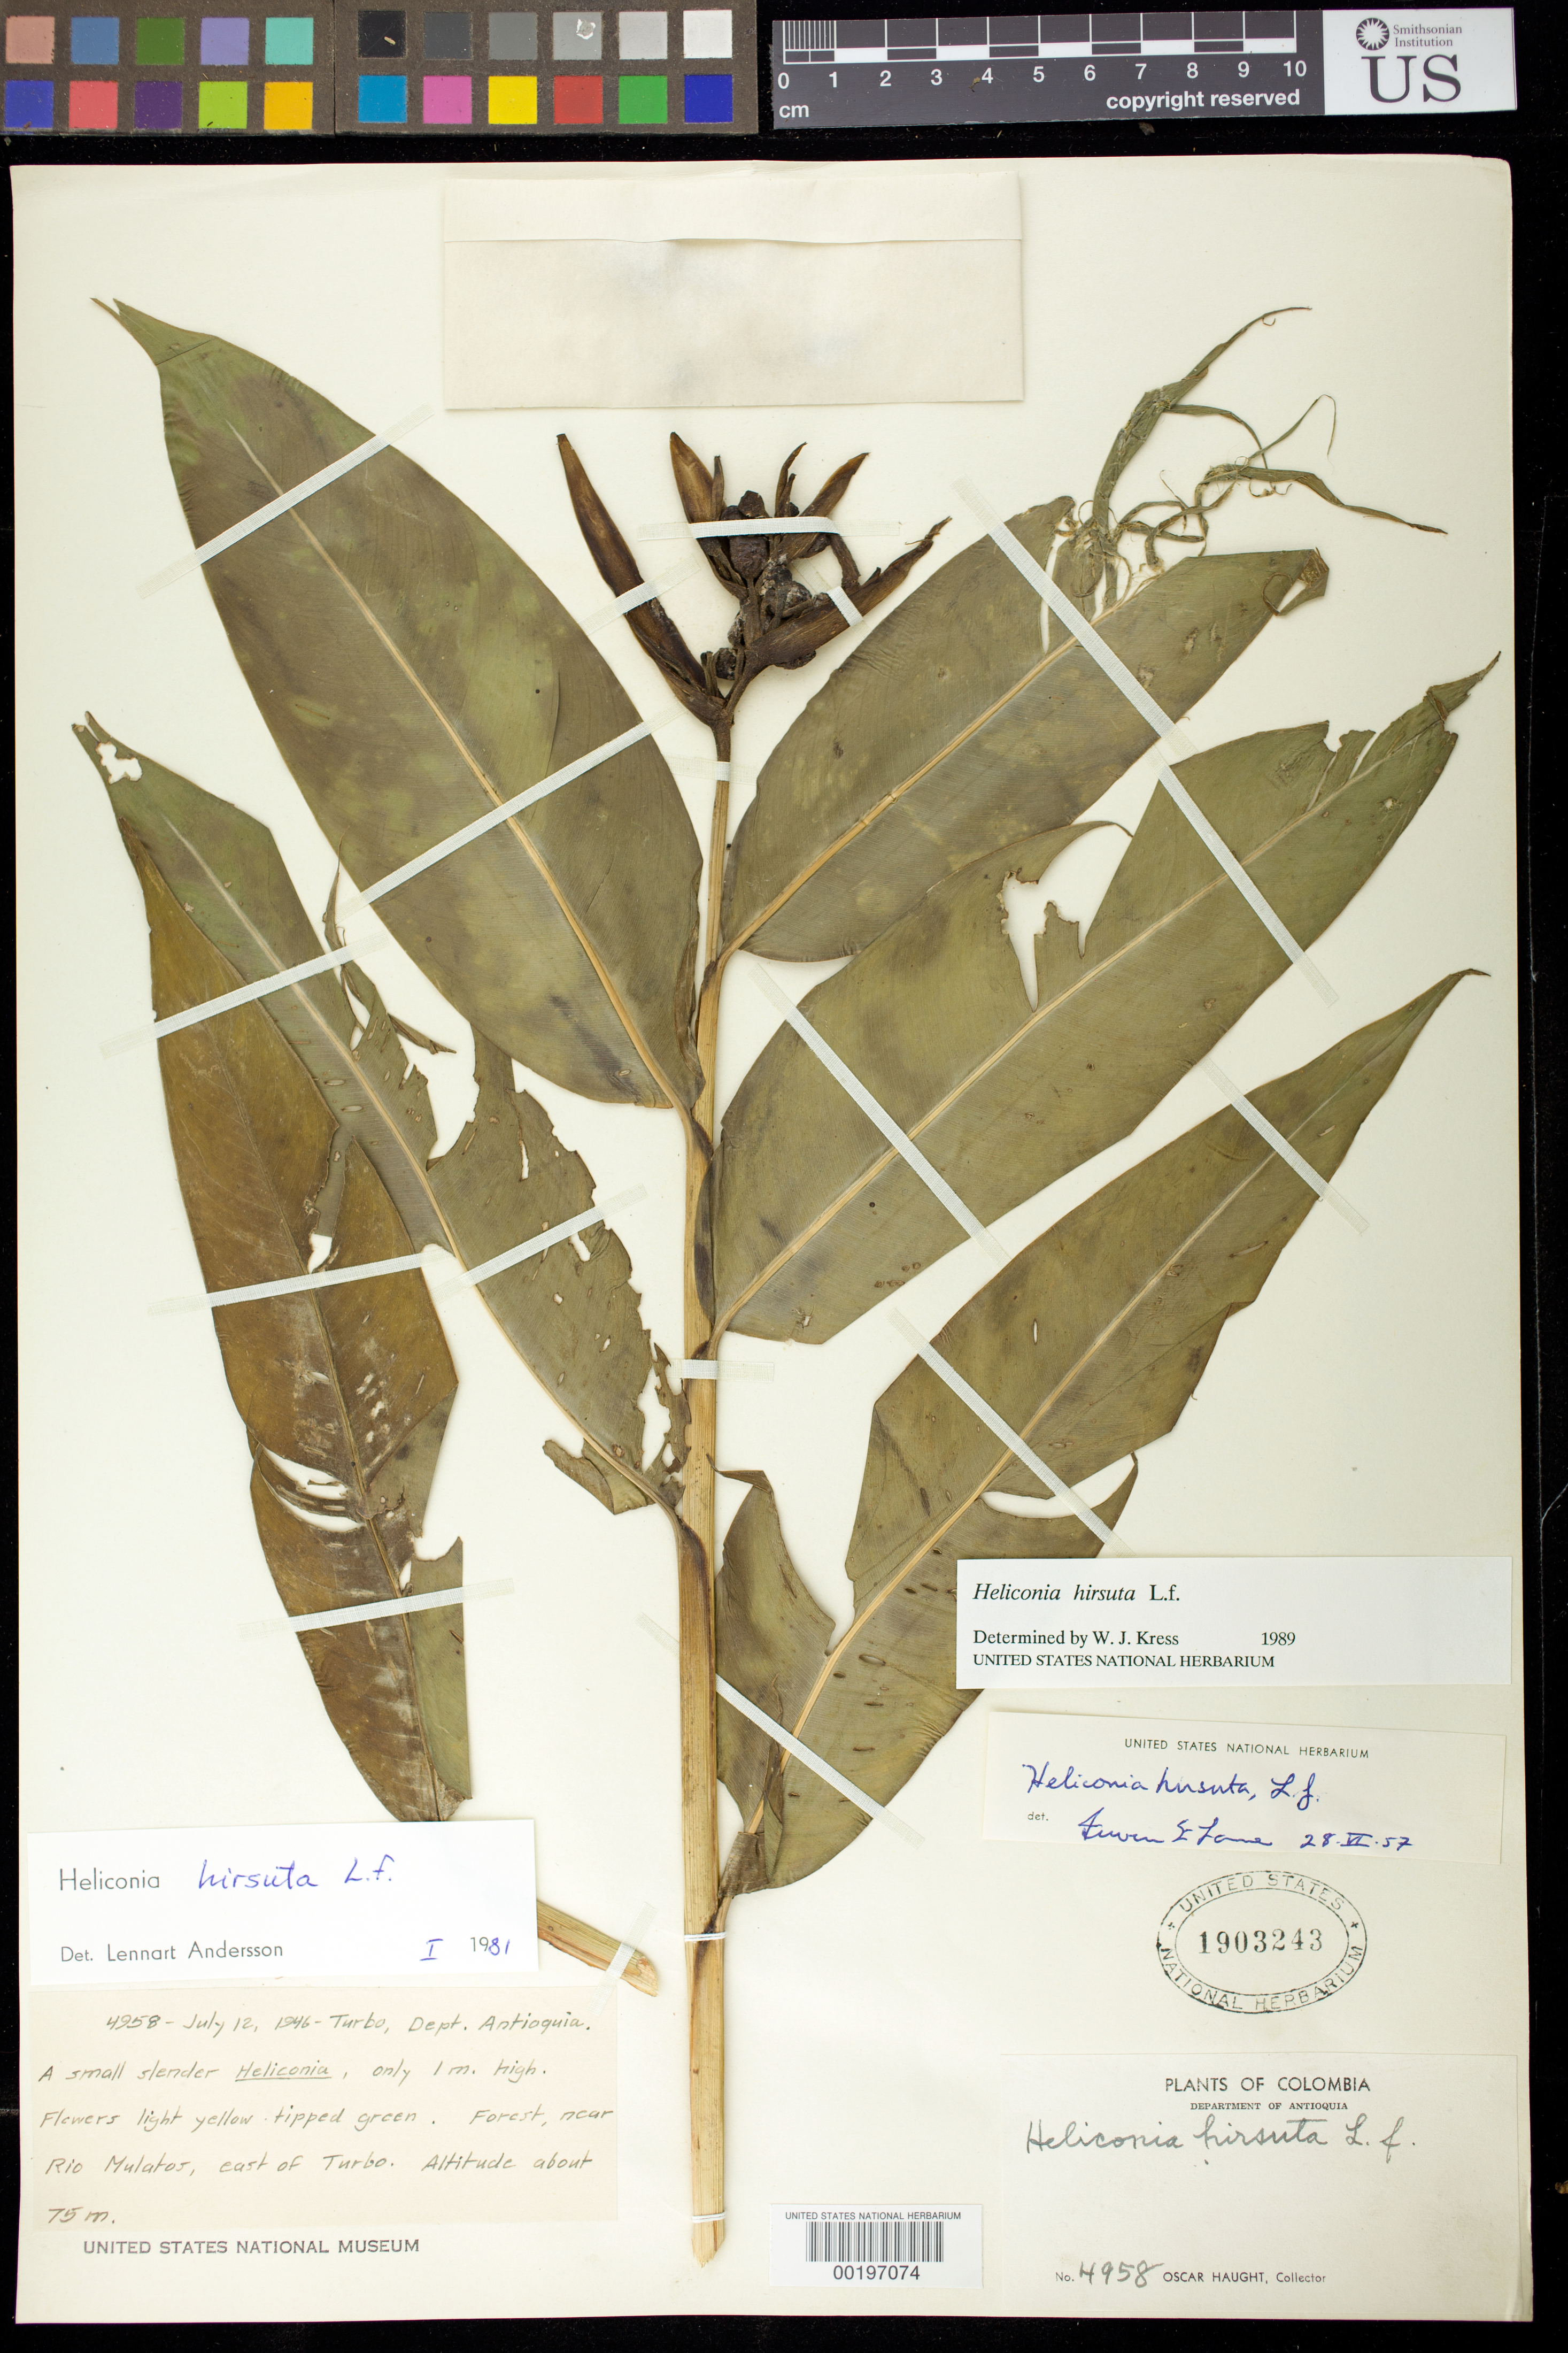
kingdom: Plantae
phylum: Tracheophyta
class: Liliopsida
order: Zingiberales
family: Heliconiaceae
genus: Heliconia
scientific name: Heliconia hirsuta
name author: L. f.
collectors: O. L. Haught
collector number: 4958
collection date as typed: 12 Jul 1946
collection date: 1946-07-12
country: Colombia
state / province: Antioquia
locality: Turbo, near Rio Mulatos, E of Turbo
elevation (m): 75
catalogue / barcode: US 1903243